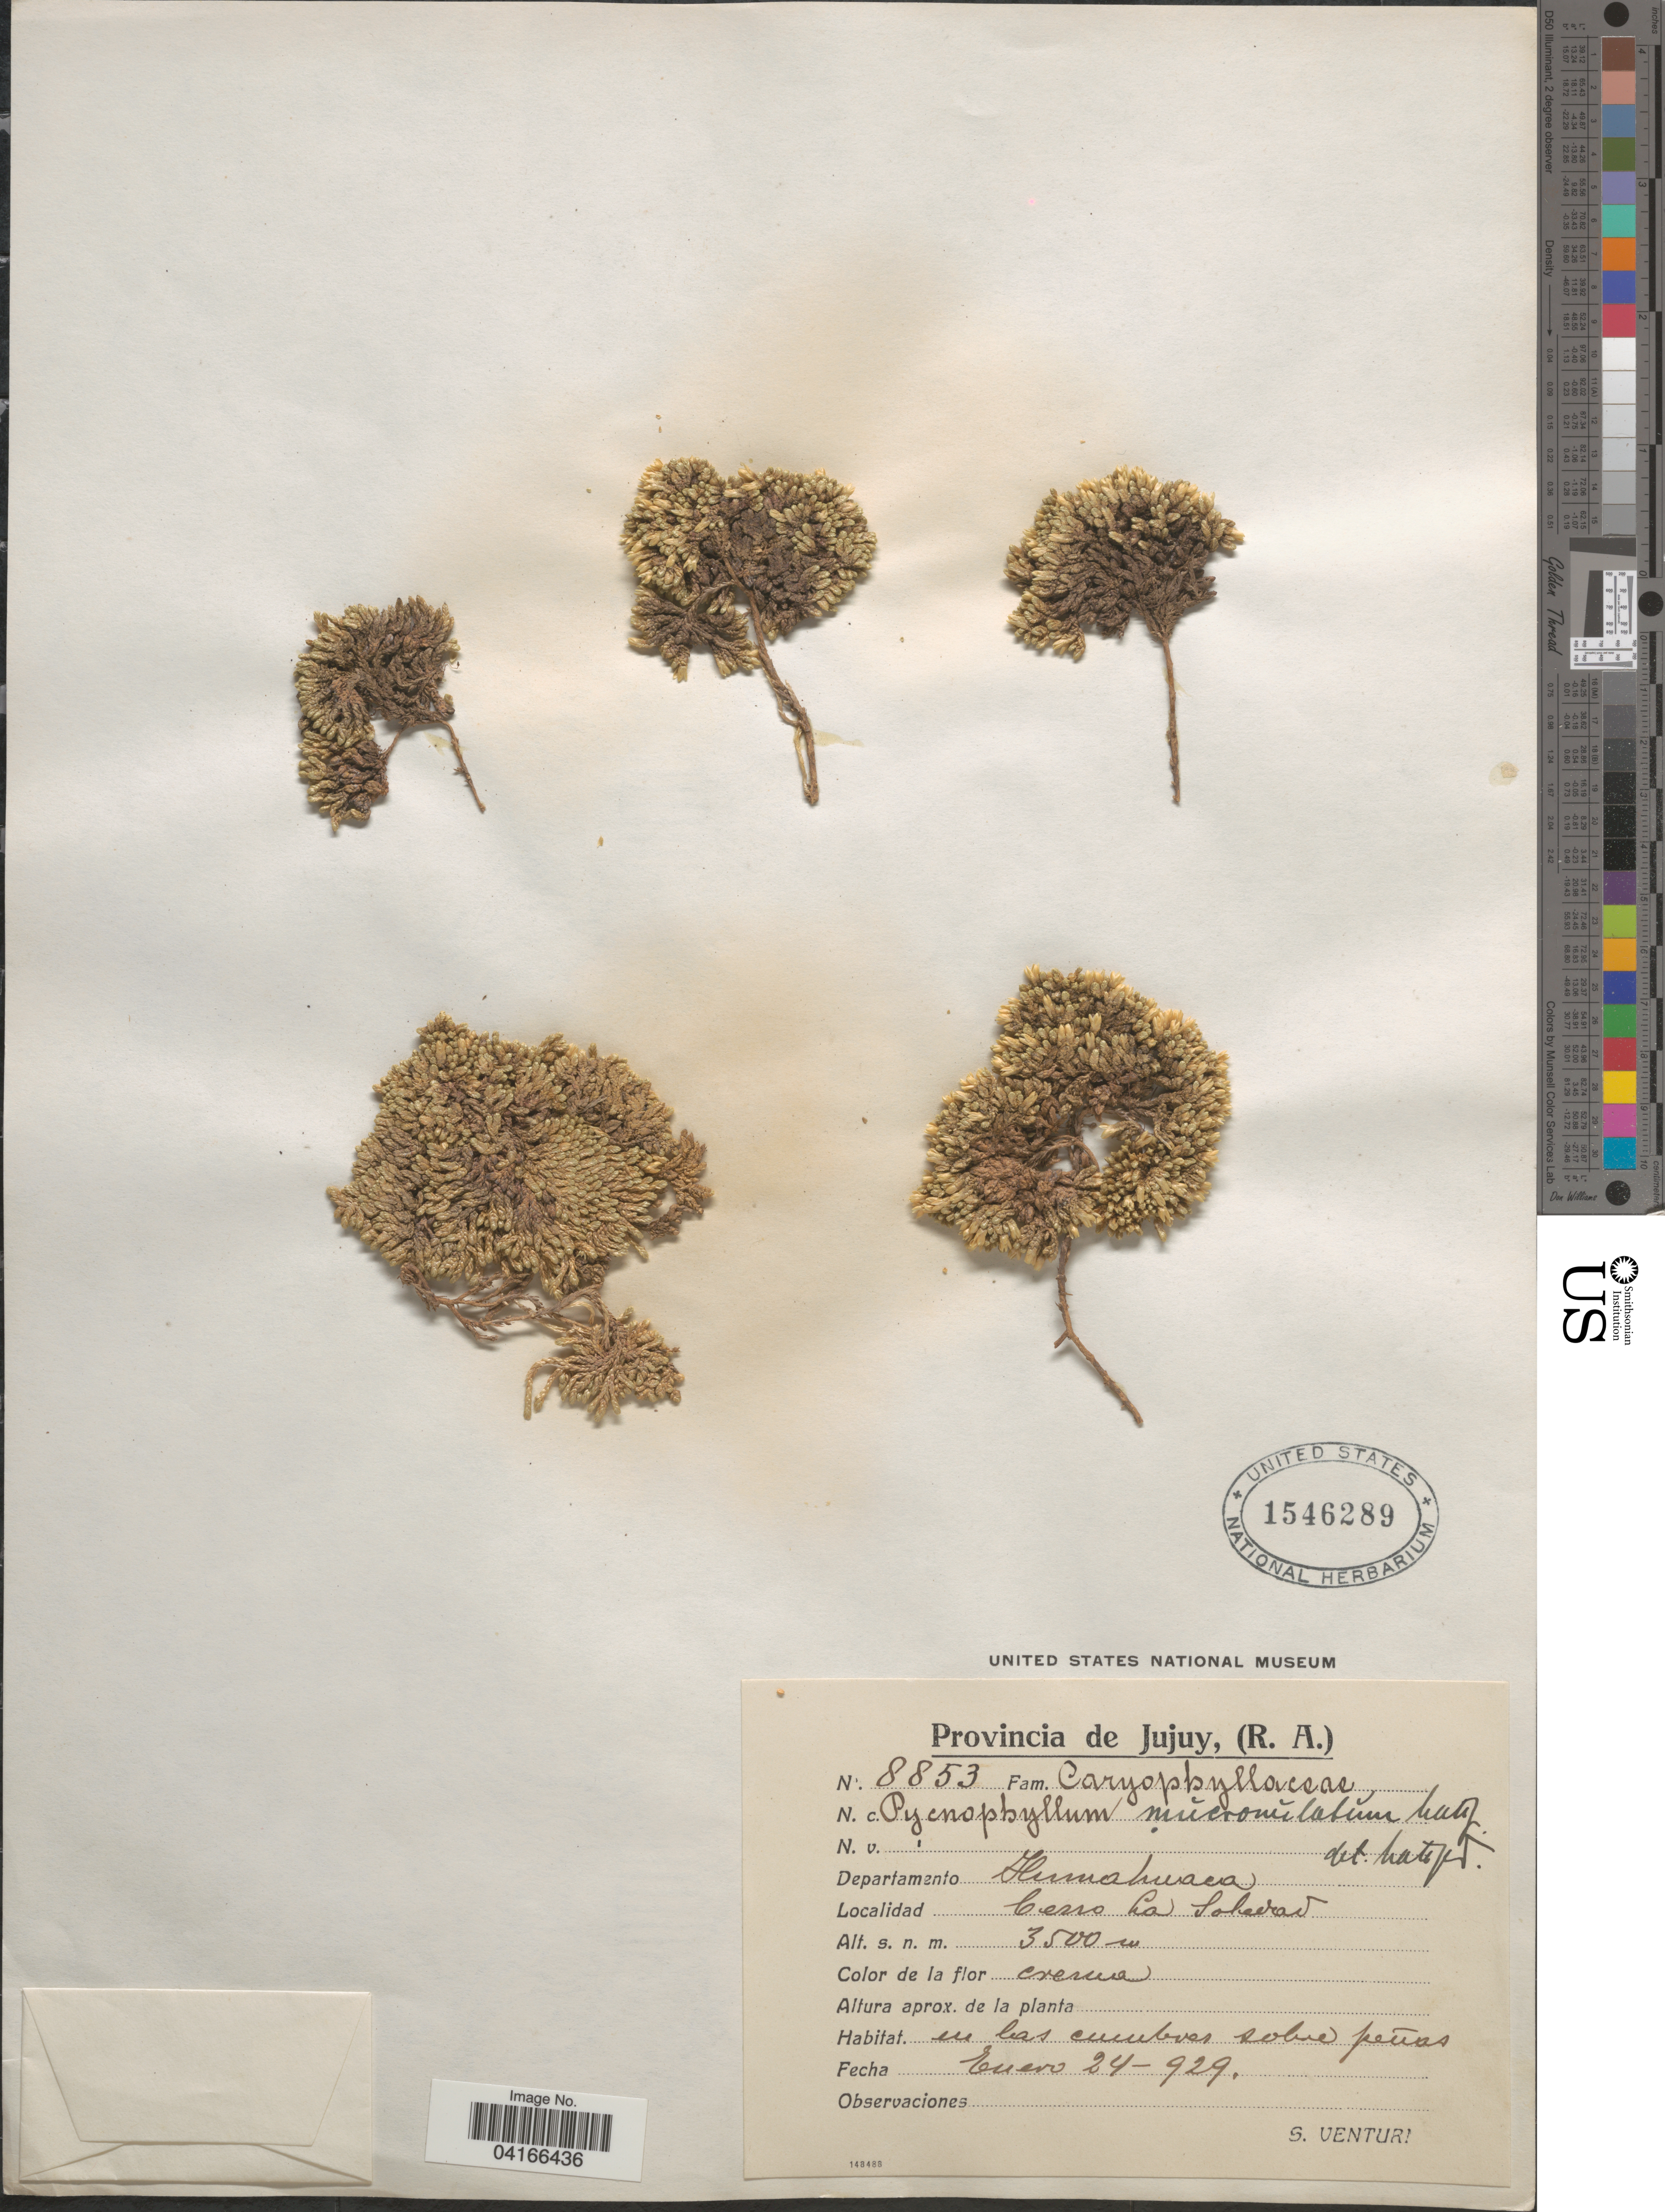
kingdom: Plantae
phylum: Tracheophyta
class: Magnoliopsida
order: Caryophyllales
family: Caryophyllaceae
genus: Pycnophyllum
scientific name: Pycnophyllum mucronulatum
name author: Mattf.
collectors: S. Venturi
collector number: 8853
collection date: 1929-01-24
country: Argentina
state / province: Jujuy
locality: Departamento Humahuaca. Cerro La Soledad.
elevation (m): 3500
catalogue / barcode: US 1546289